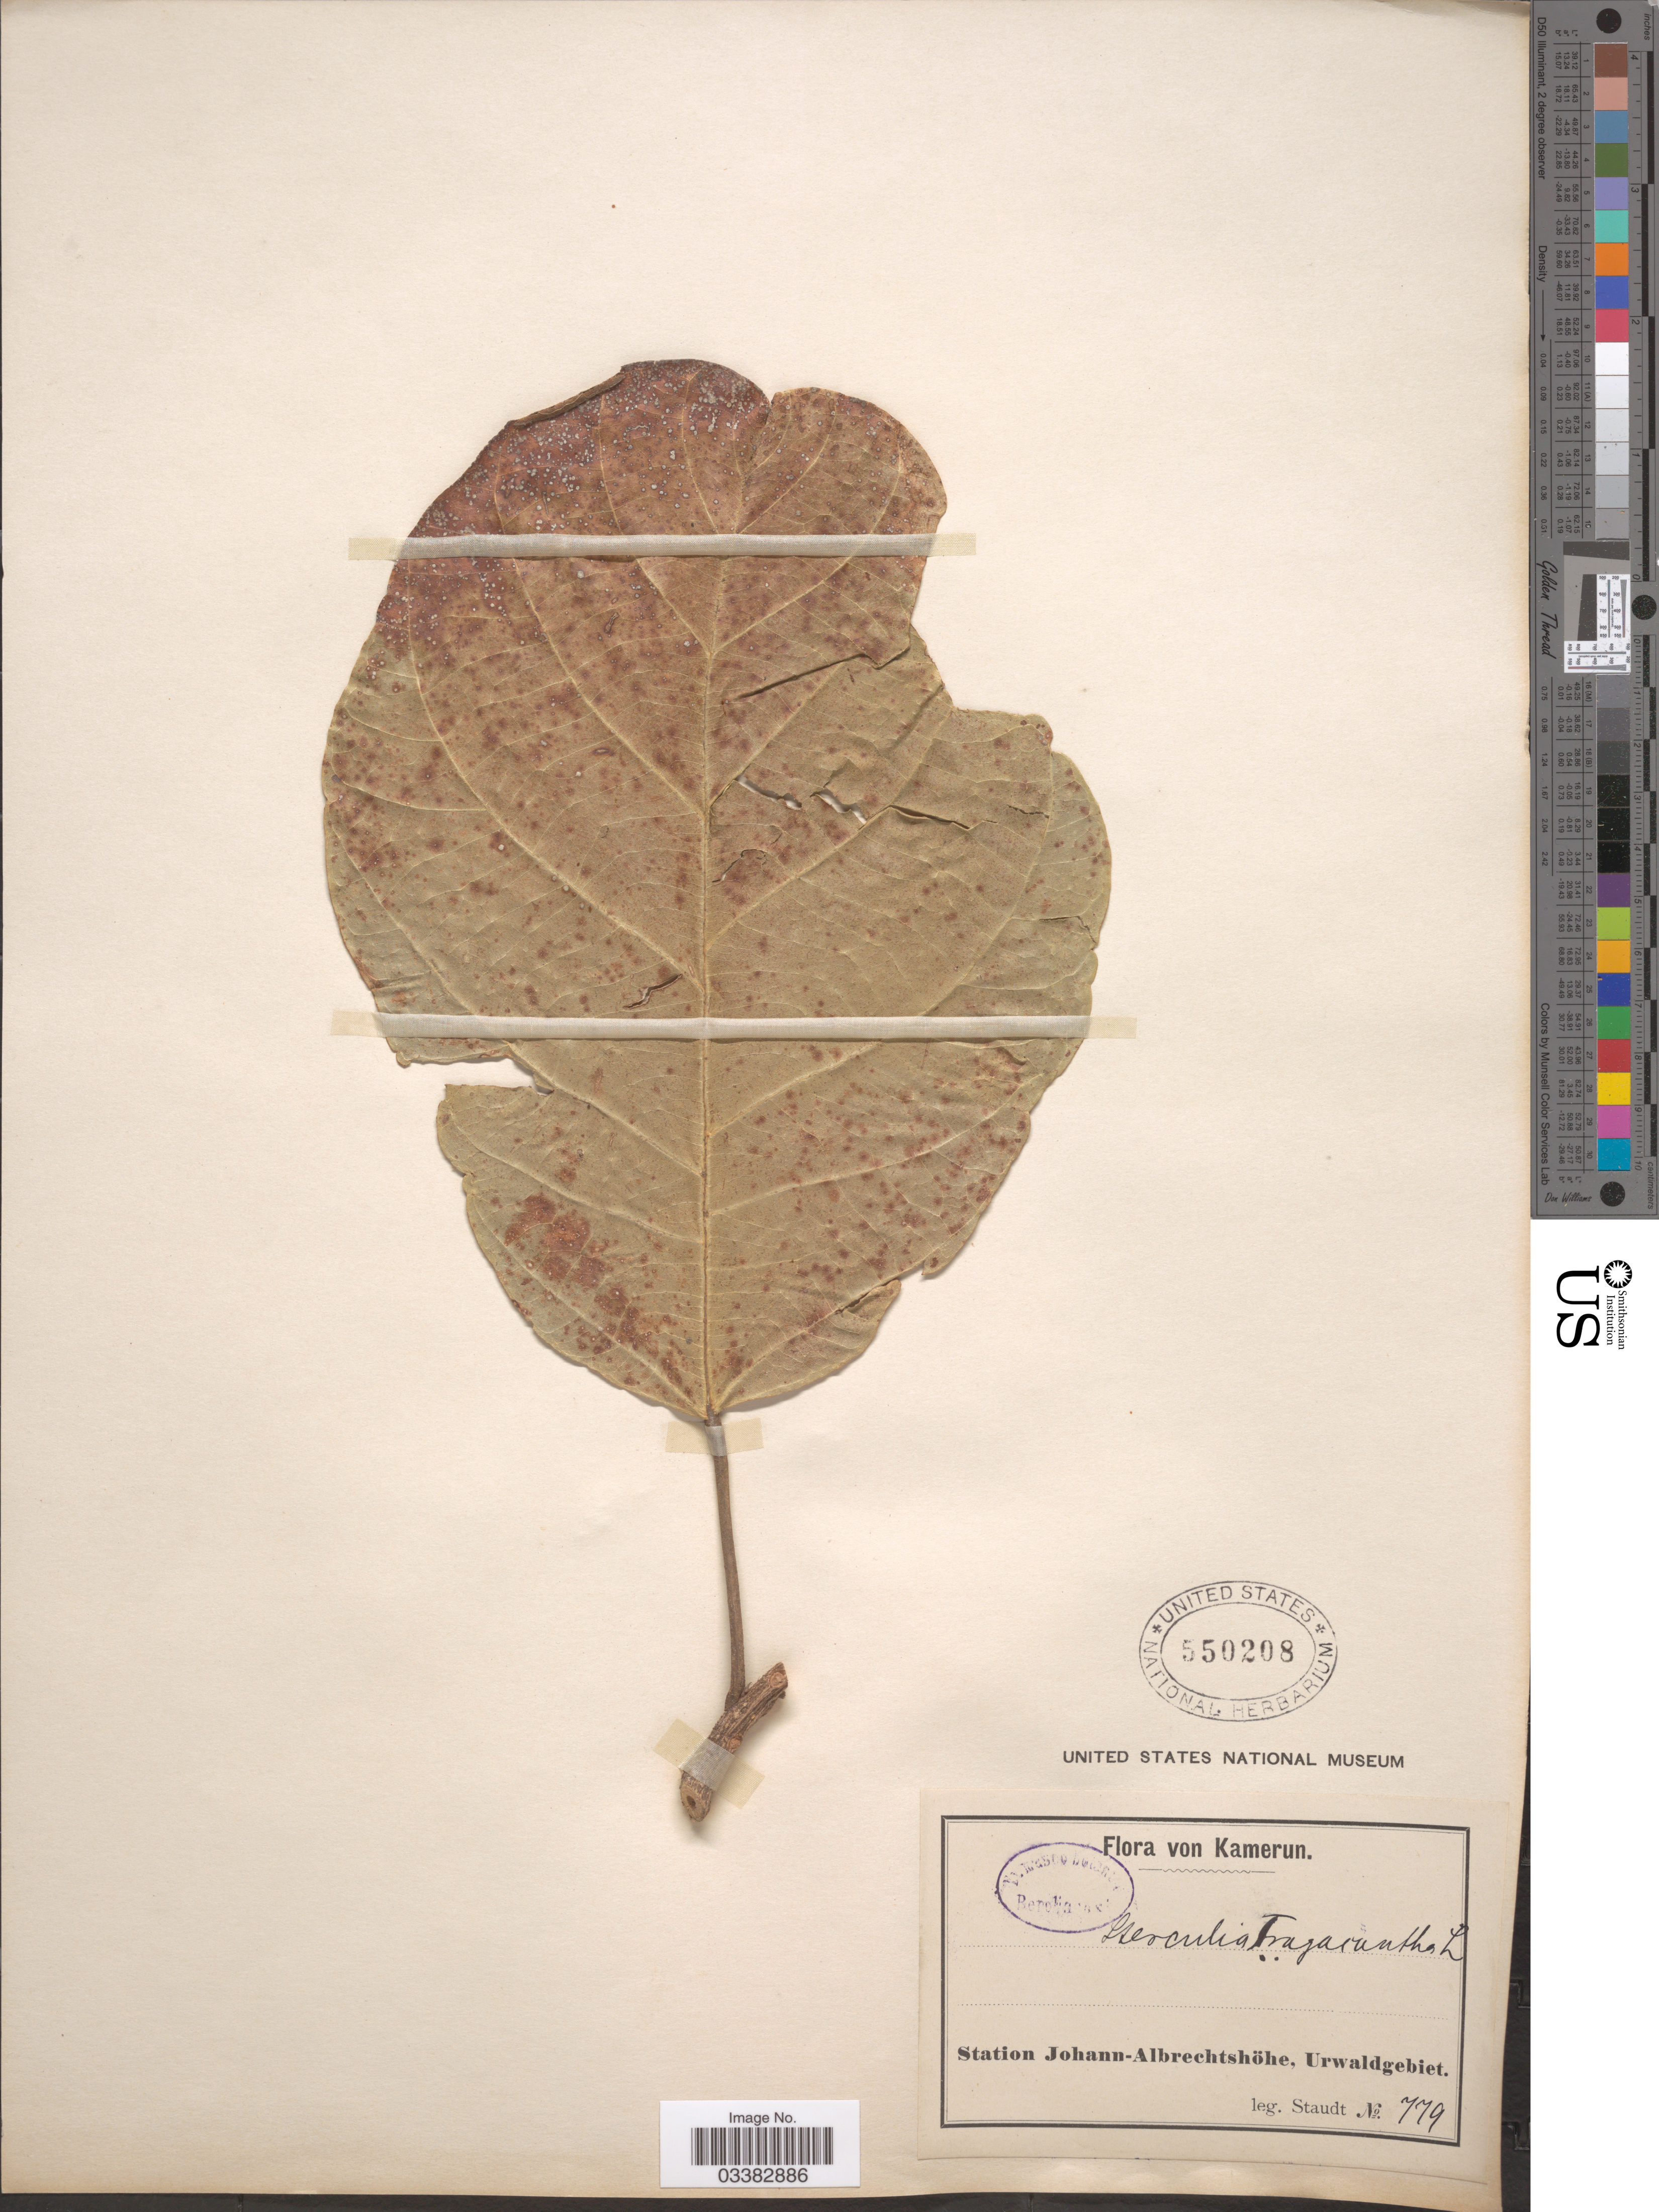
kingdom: Plantae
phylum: Tracheophyta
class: Magnoliopsida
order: Malvales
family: Malvaceae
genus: Sterculia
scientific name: Sterculia tragacantha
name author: Lindl.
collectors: -. Staudt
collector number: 779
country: Cameroon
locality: Station Johann-Albrechtshöhe, Urwaldgebiet.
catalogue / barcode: US 550208